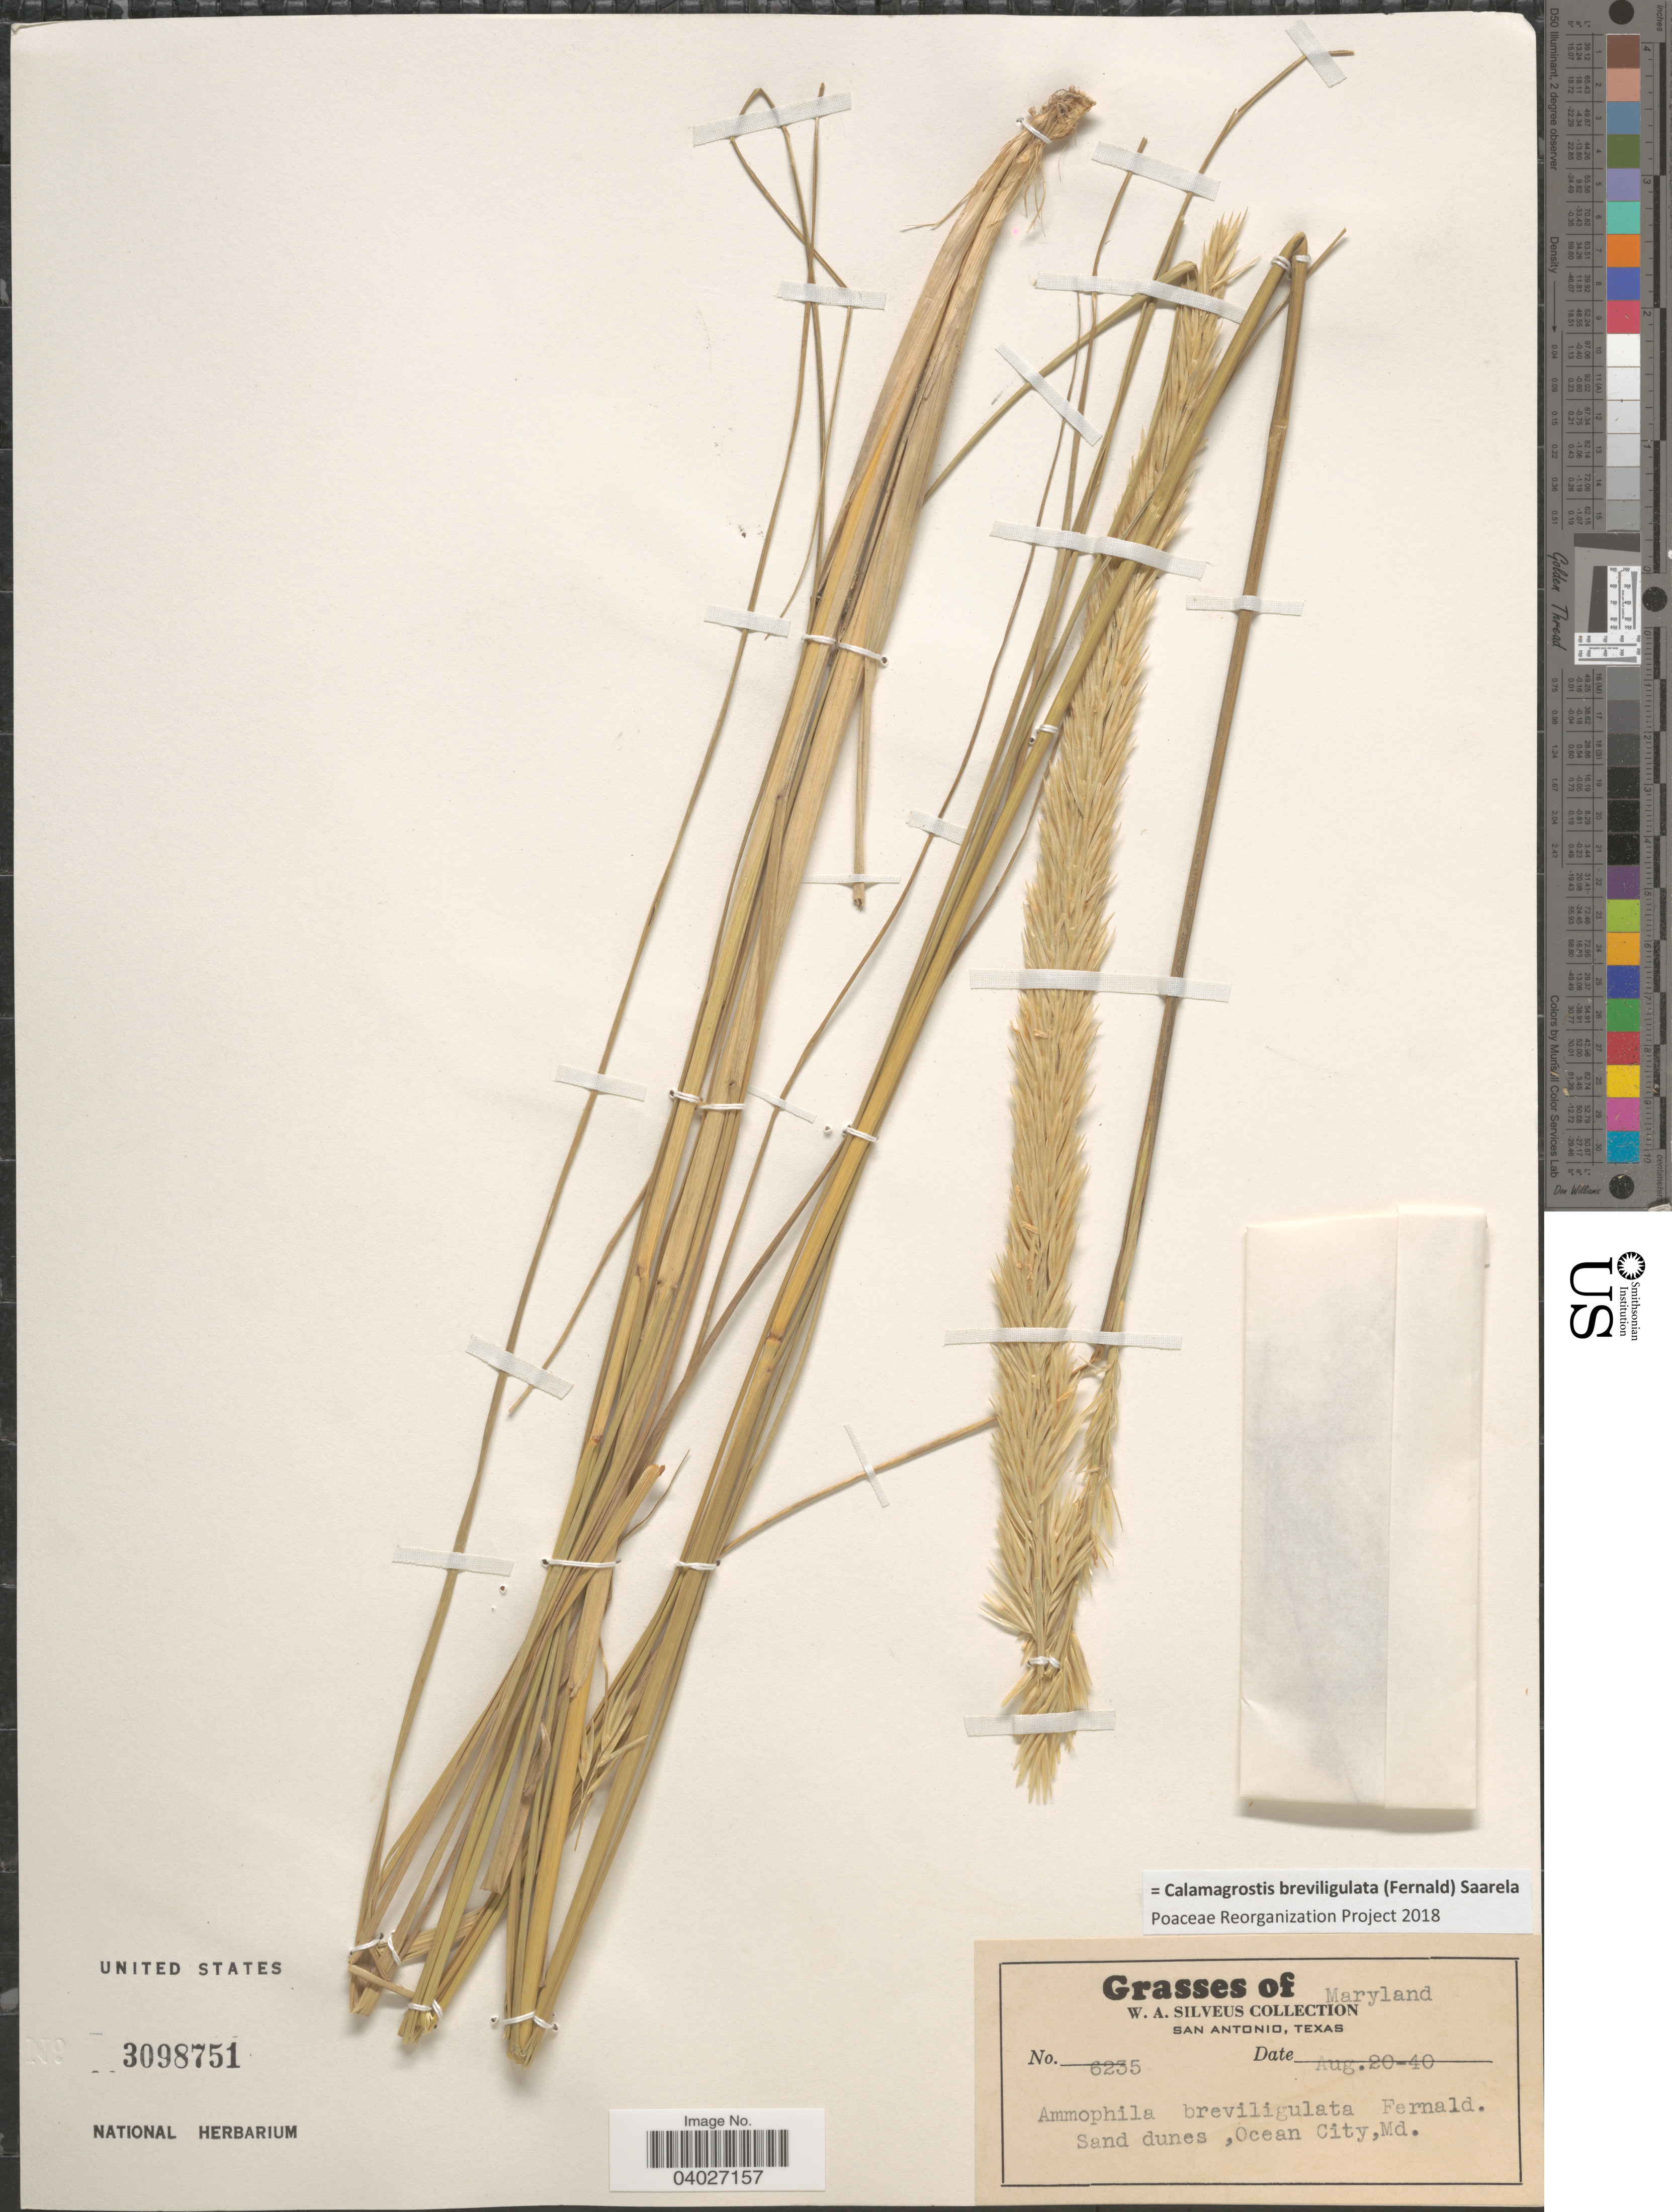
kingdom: Plantae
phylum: Tracheophyta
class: Liliopsida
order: Poales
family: Poaceae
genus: Calamagrostis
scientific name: Calamagrostis breviligulata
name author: (Fernald) Saarela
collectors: W. Silveus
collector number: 6235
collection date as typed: Transcribed d/m/y: 20/8/40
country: United States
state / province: Maryland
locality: Sand dunes, Ocean City.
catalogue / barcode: US 3098751